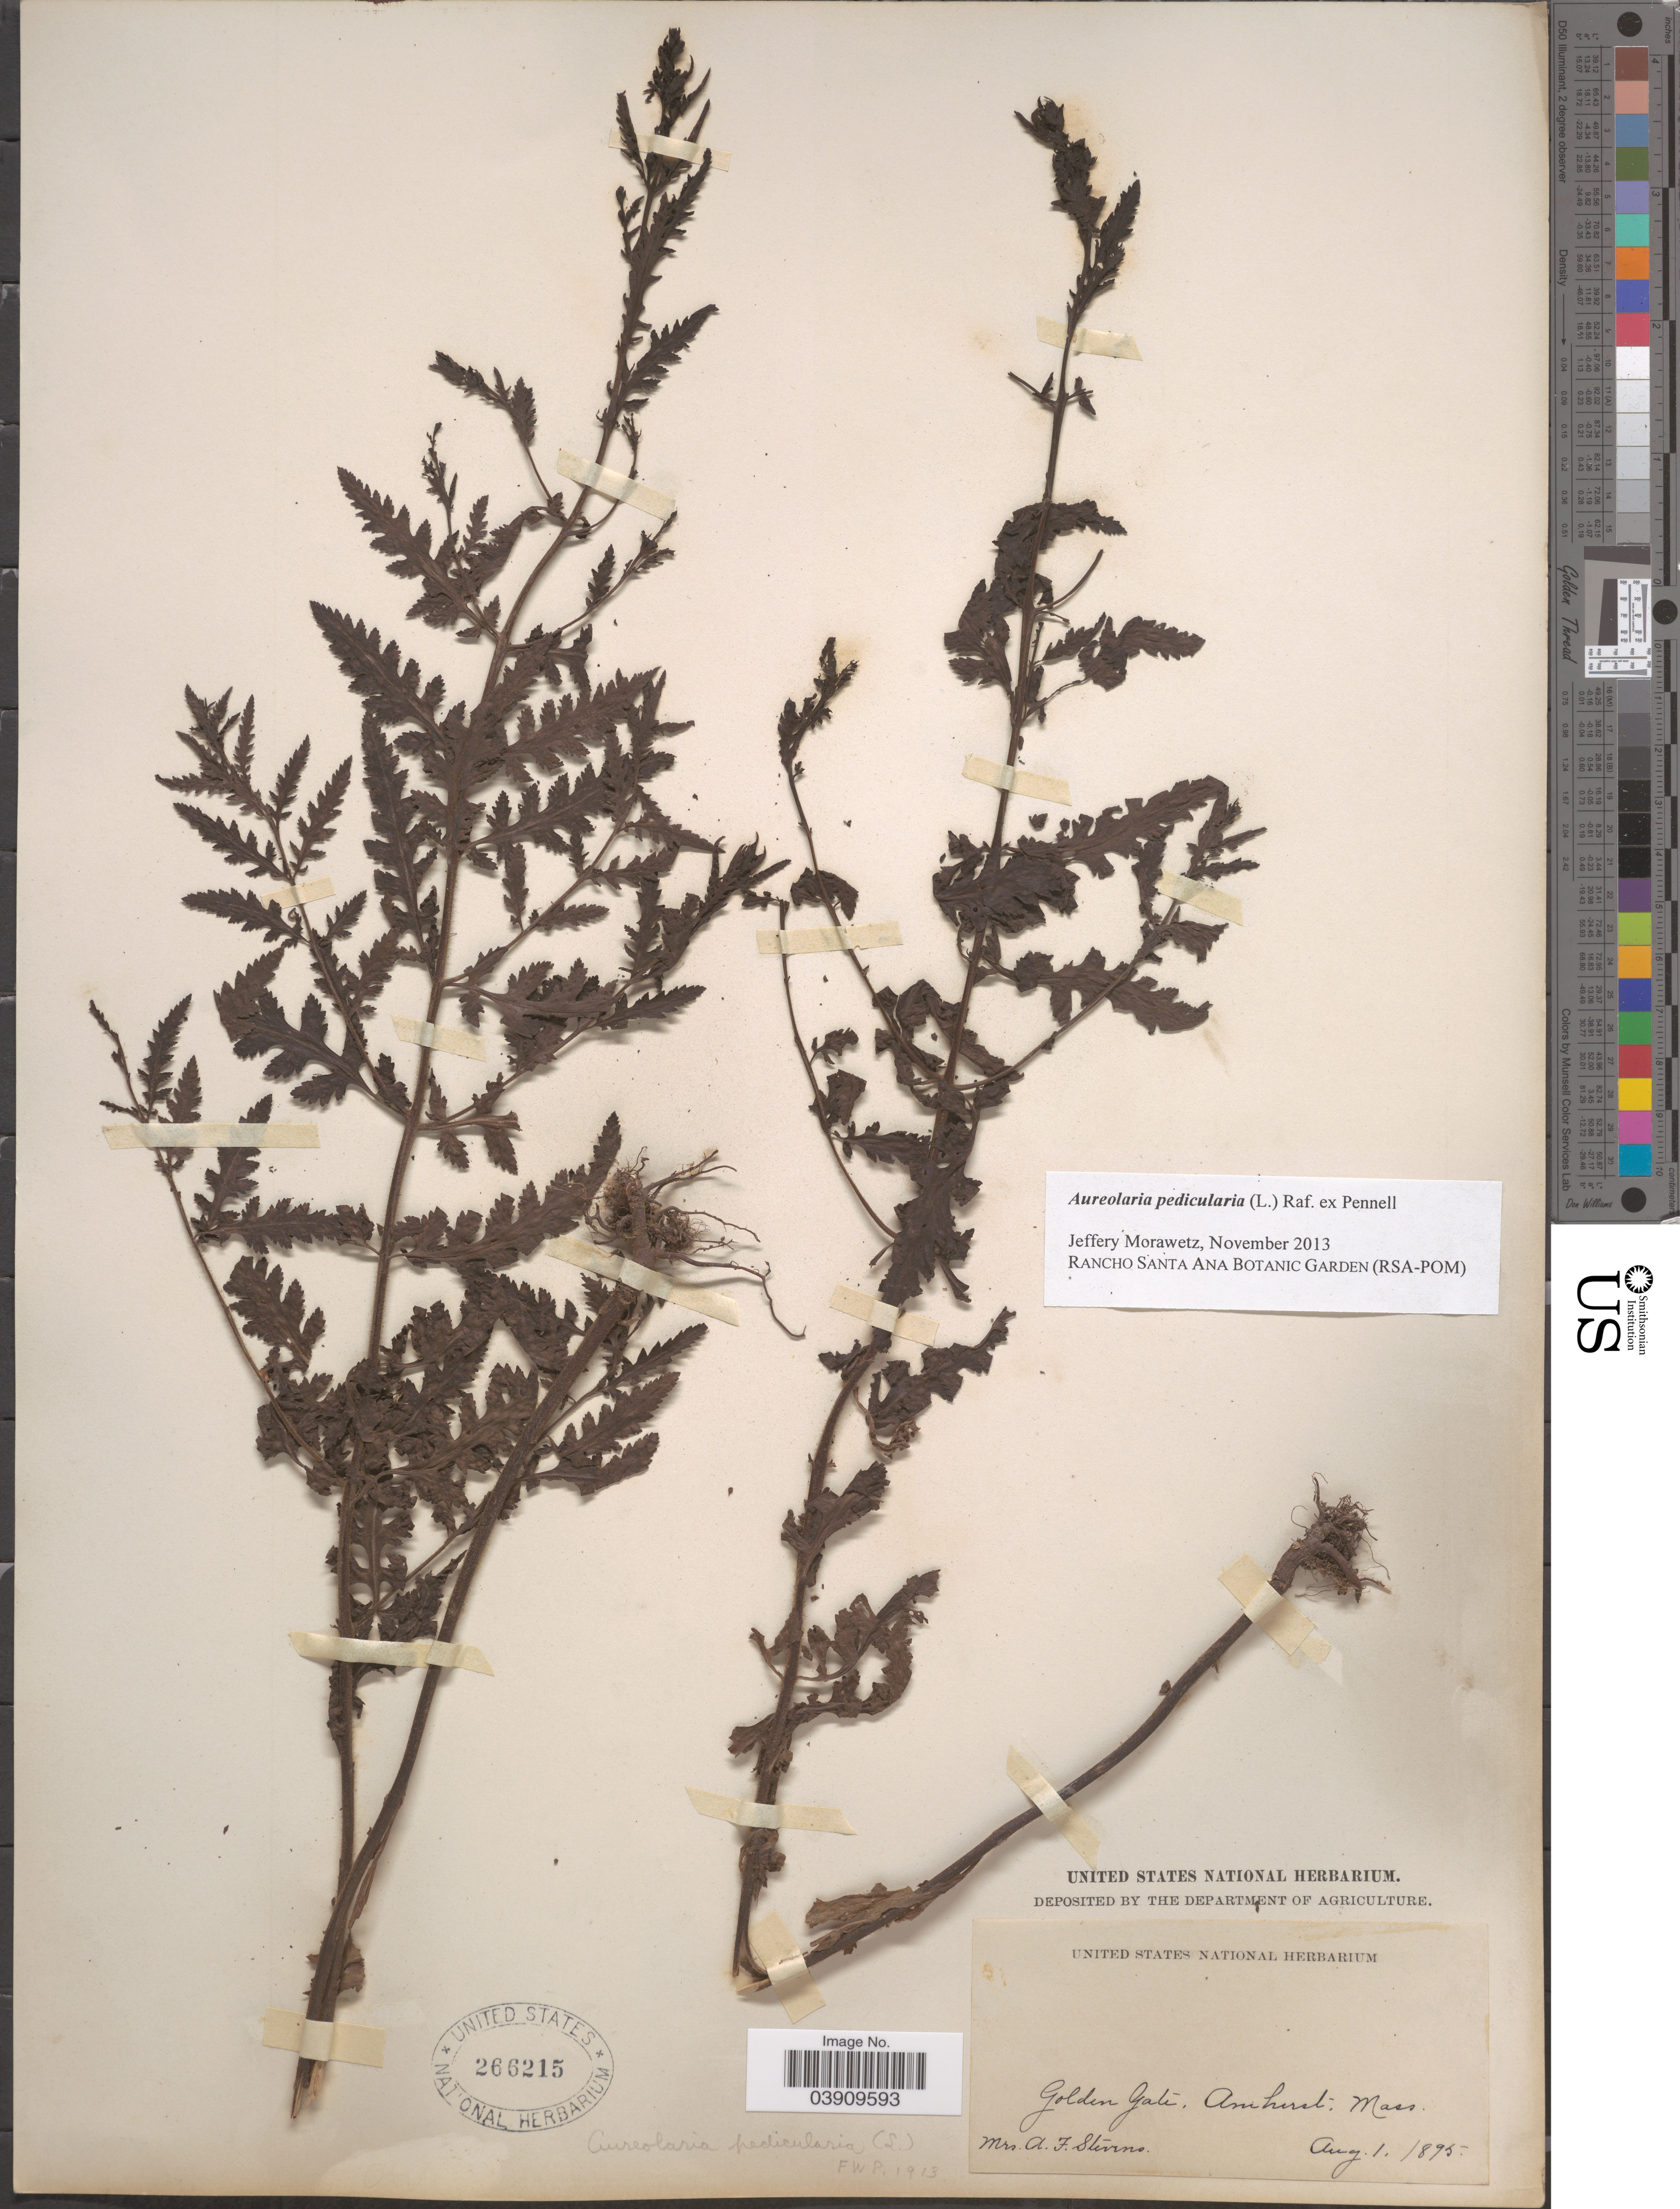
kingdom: Plantae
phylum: Tracheophyta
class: Magnoliopsida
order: Lamiales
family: Orobanchaceae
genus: Aureolaria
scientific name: Aureolaria pedicularia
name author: (L.) Raf. ex Farw.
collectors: A. Stevens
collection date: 1895-08-01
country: United States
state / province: Massachusetts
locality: Golden Gate, Amherst.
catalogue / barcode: US 266215